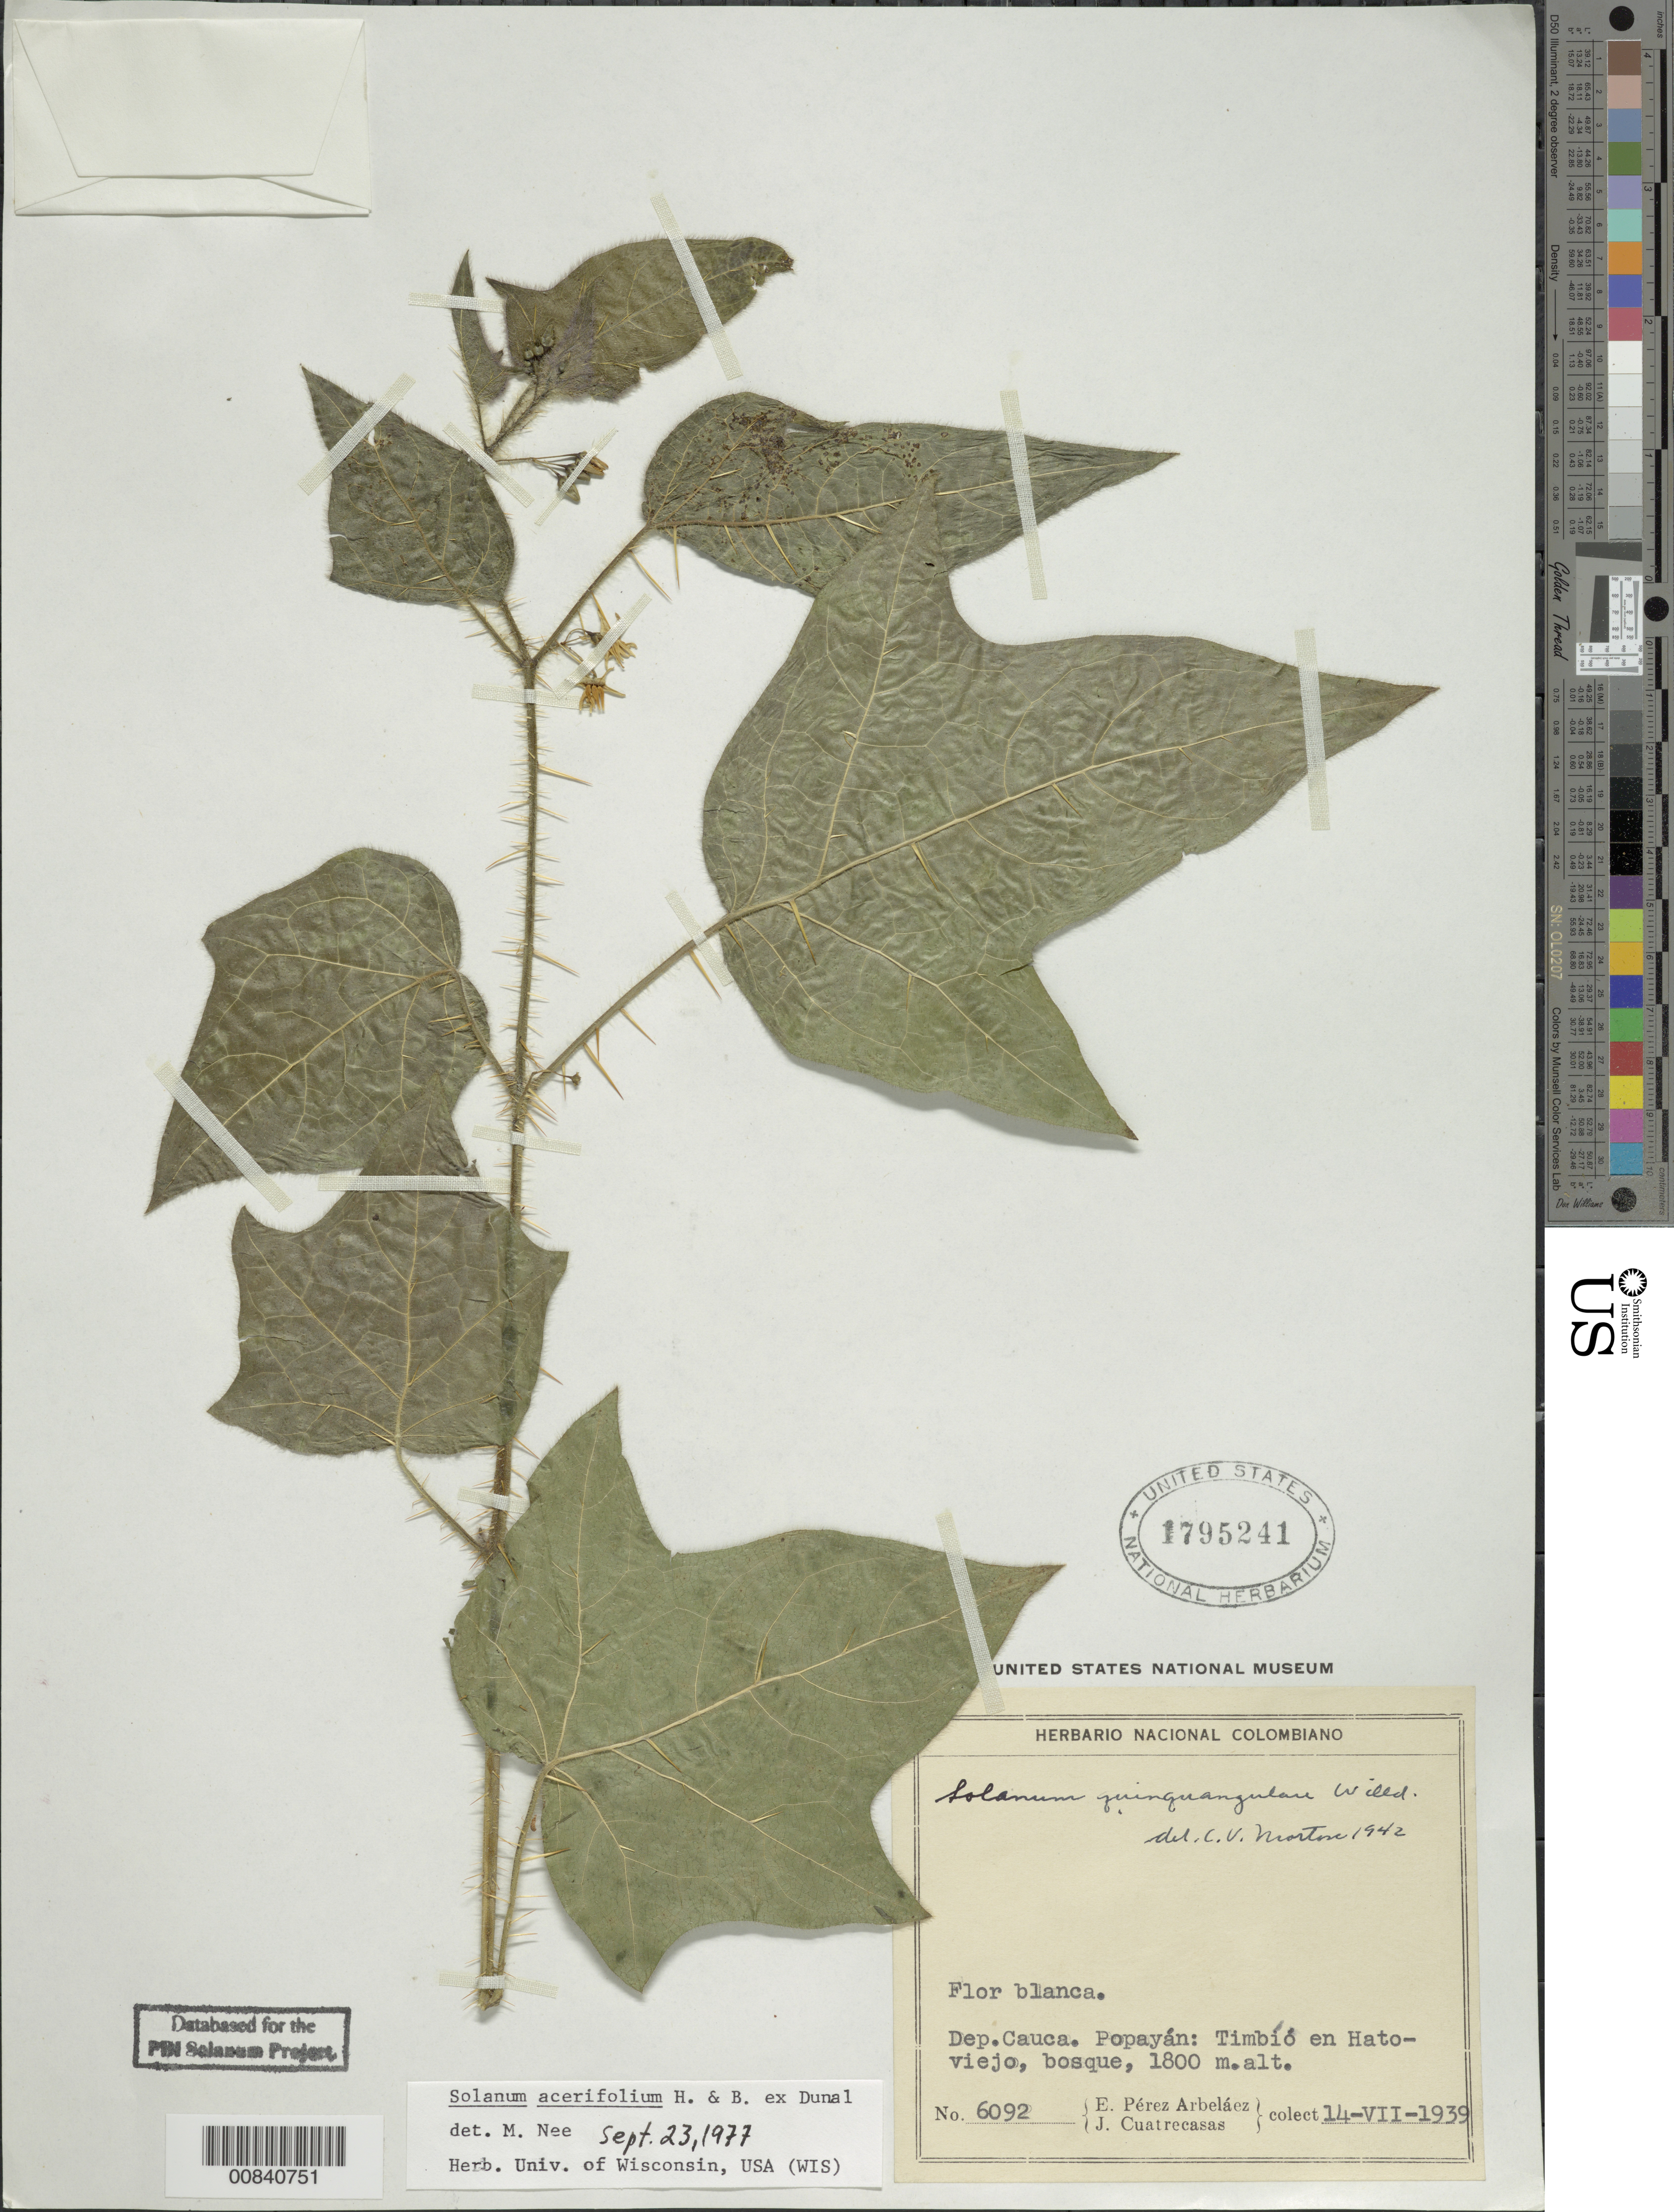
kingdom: Plantae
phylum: Tracheophyta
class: Magnoliopsida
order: Solanales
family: Solanaceae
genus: Solanum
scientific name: Solanum acerifolium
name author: Humb. & Bonpl. ex Dunal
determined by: Nee, Michael H.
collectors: E. Pérez Arbeláez & J. Cuatrecasas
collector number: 6092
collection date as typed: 14 Jul 1939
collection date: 1939-07-14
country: Colombia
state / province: Cauca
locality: Dep. Cauca. Popayan: Timbio en Hatoviejo.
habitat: Bosque.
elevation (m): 1800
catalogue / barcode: US 1795241